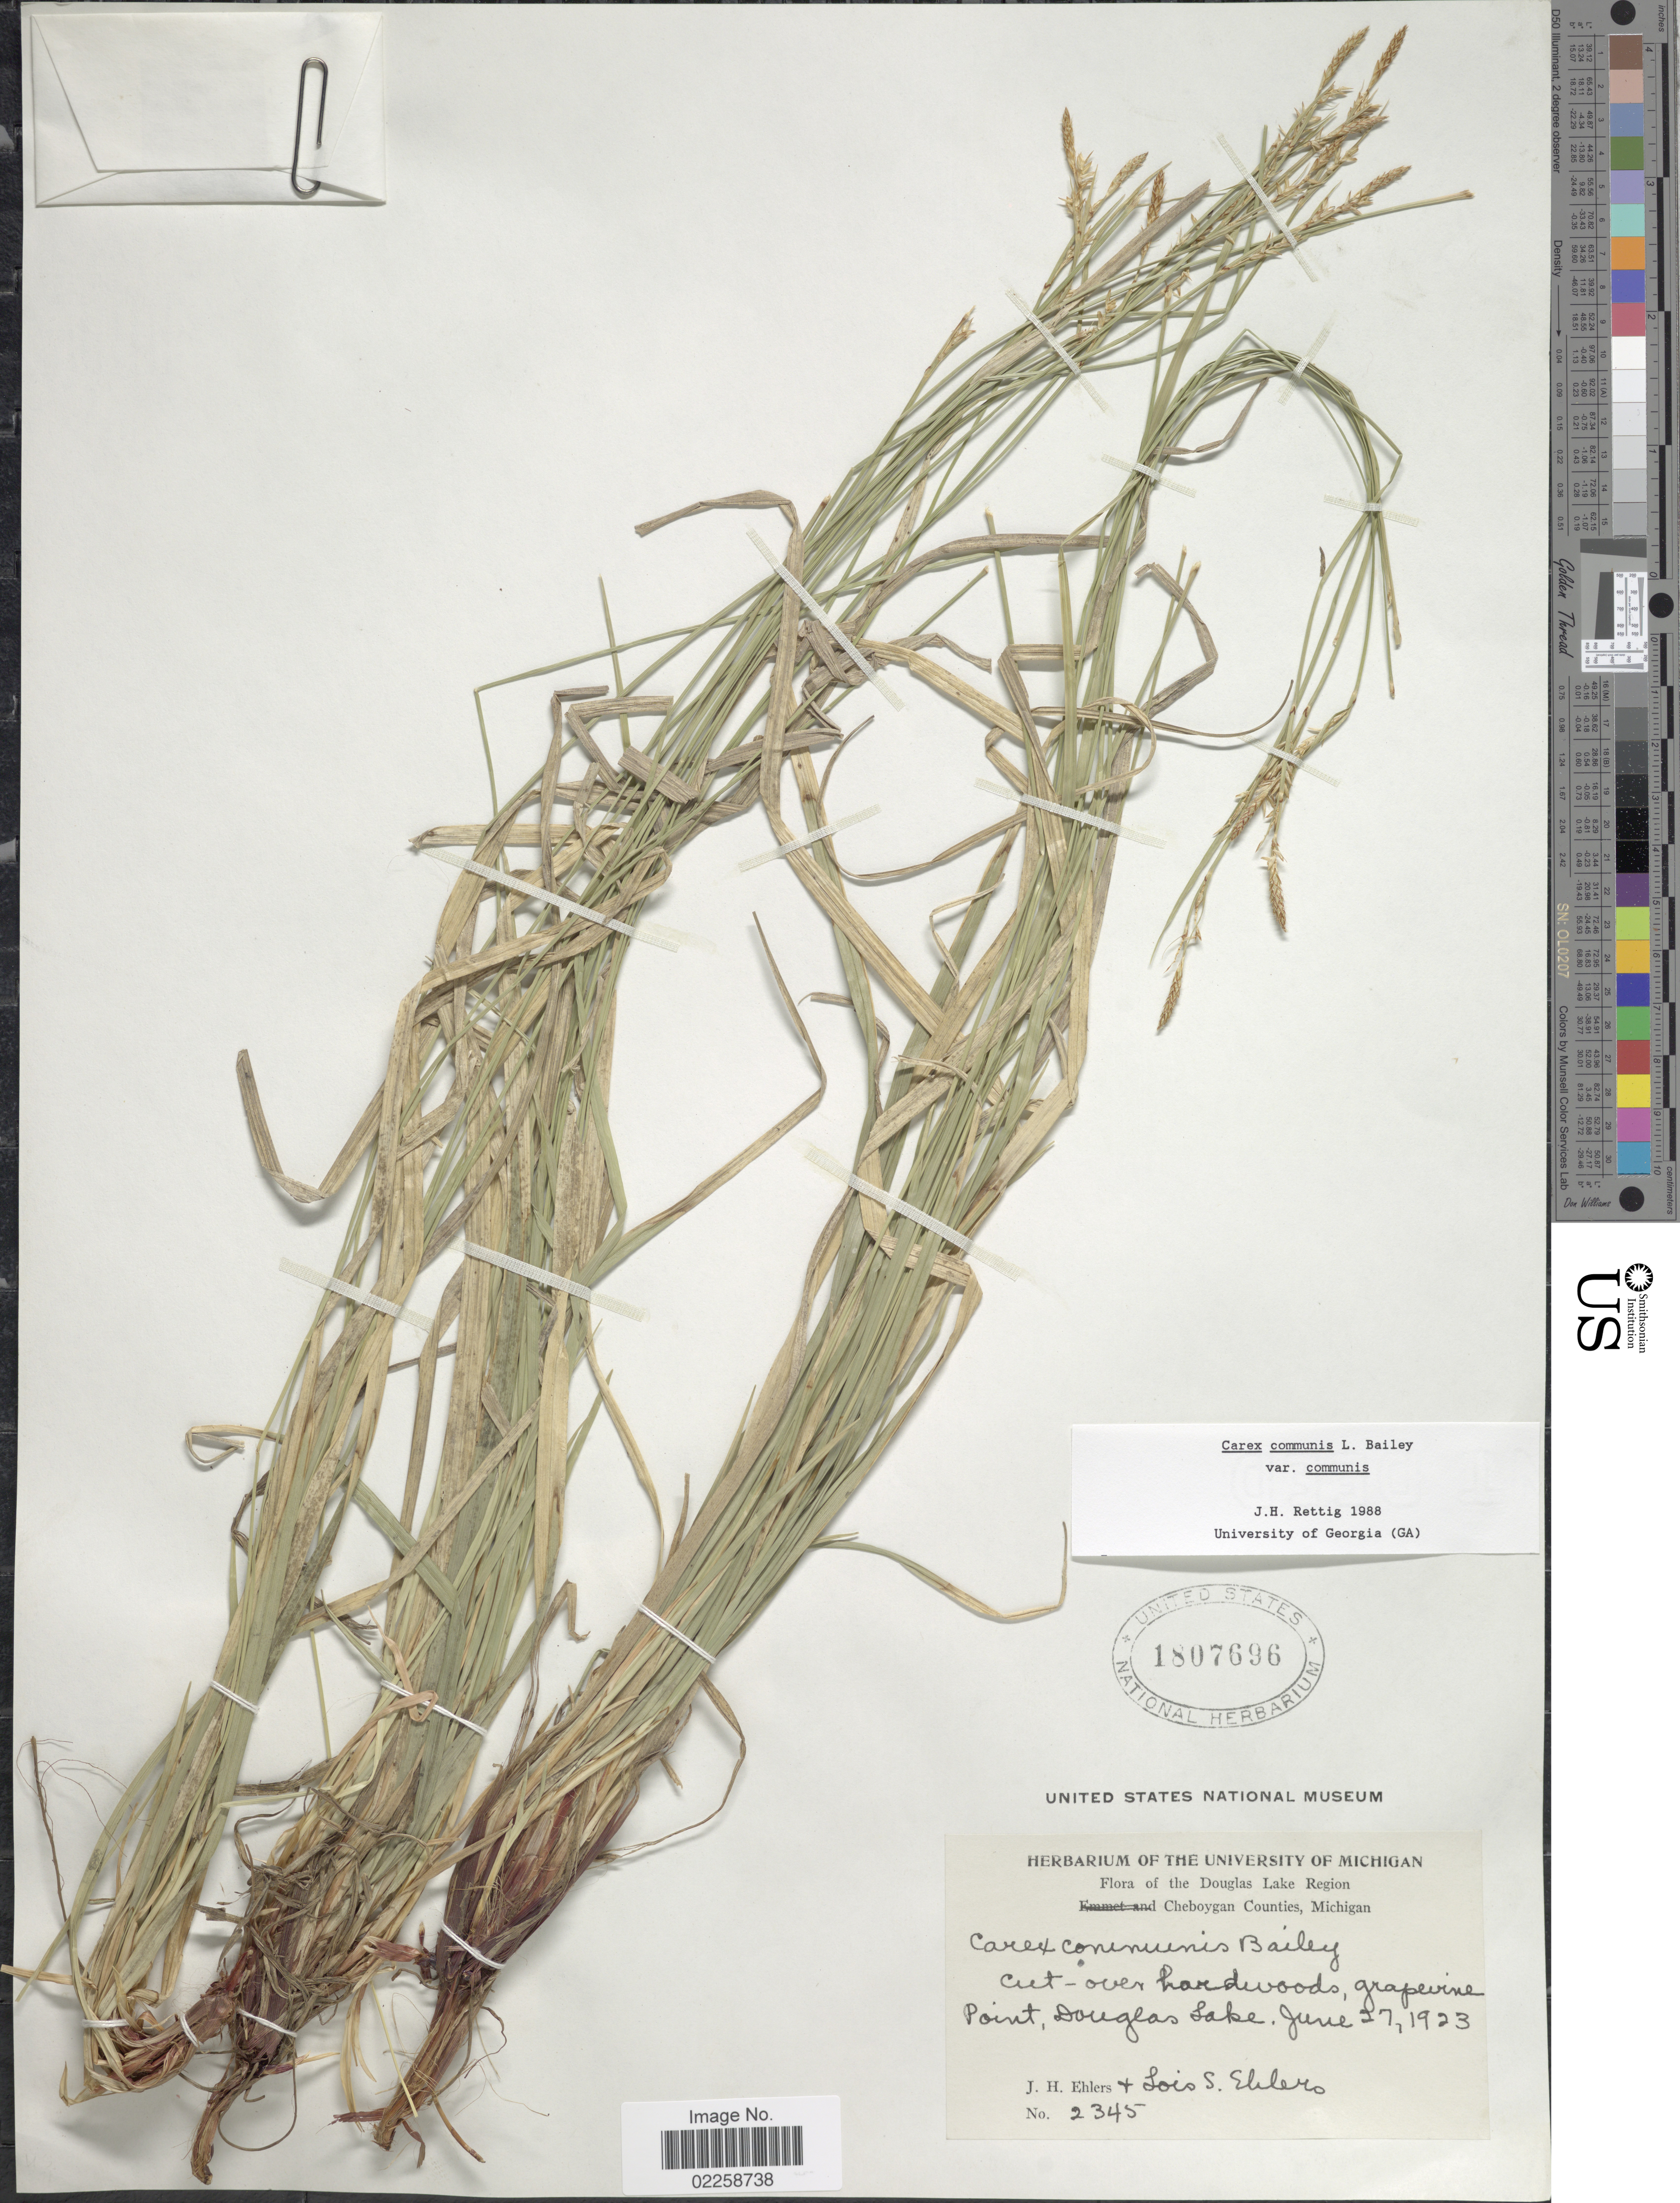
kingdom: Plantae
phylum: Tracheophyta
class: Liliopsida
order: Poales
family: Cyperaceae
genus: Carex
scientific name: Carex communis var. communis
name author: L.H. Bailey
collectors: J. H. Ehlers & L. Ehlers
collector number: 2345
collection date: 1923-06-27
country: United States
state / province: Michigan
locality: The Douglas Lake Region, Cheboygan Counties, Michigan, Point, Douglas Lake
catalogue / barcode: US 1807696